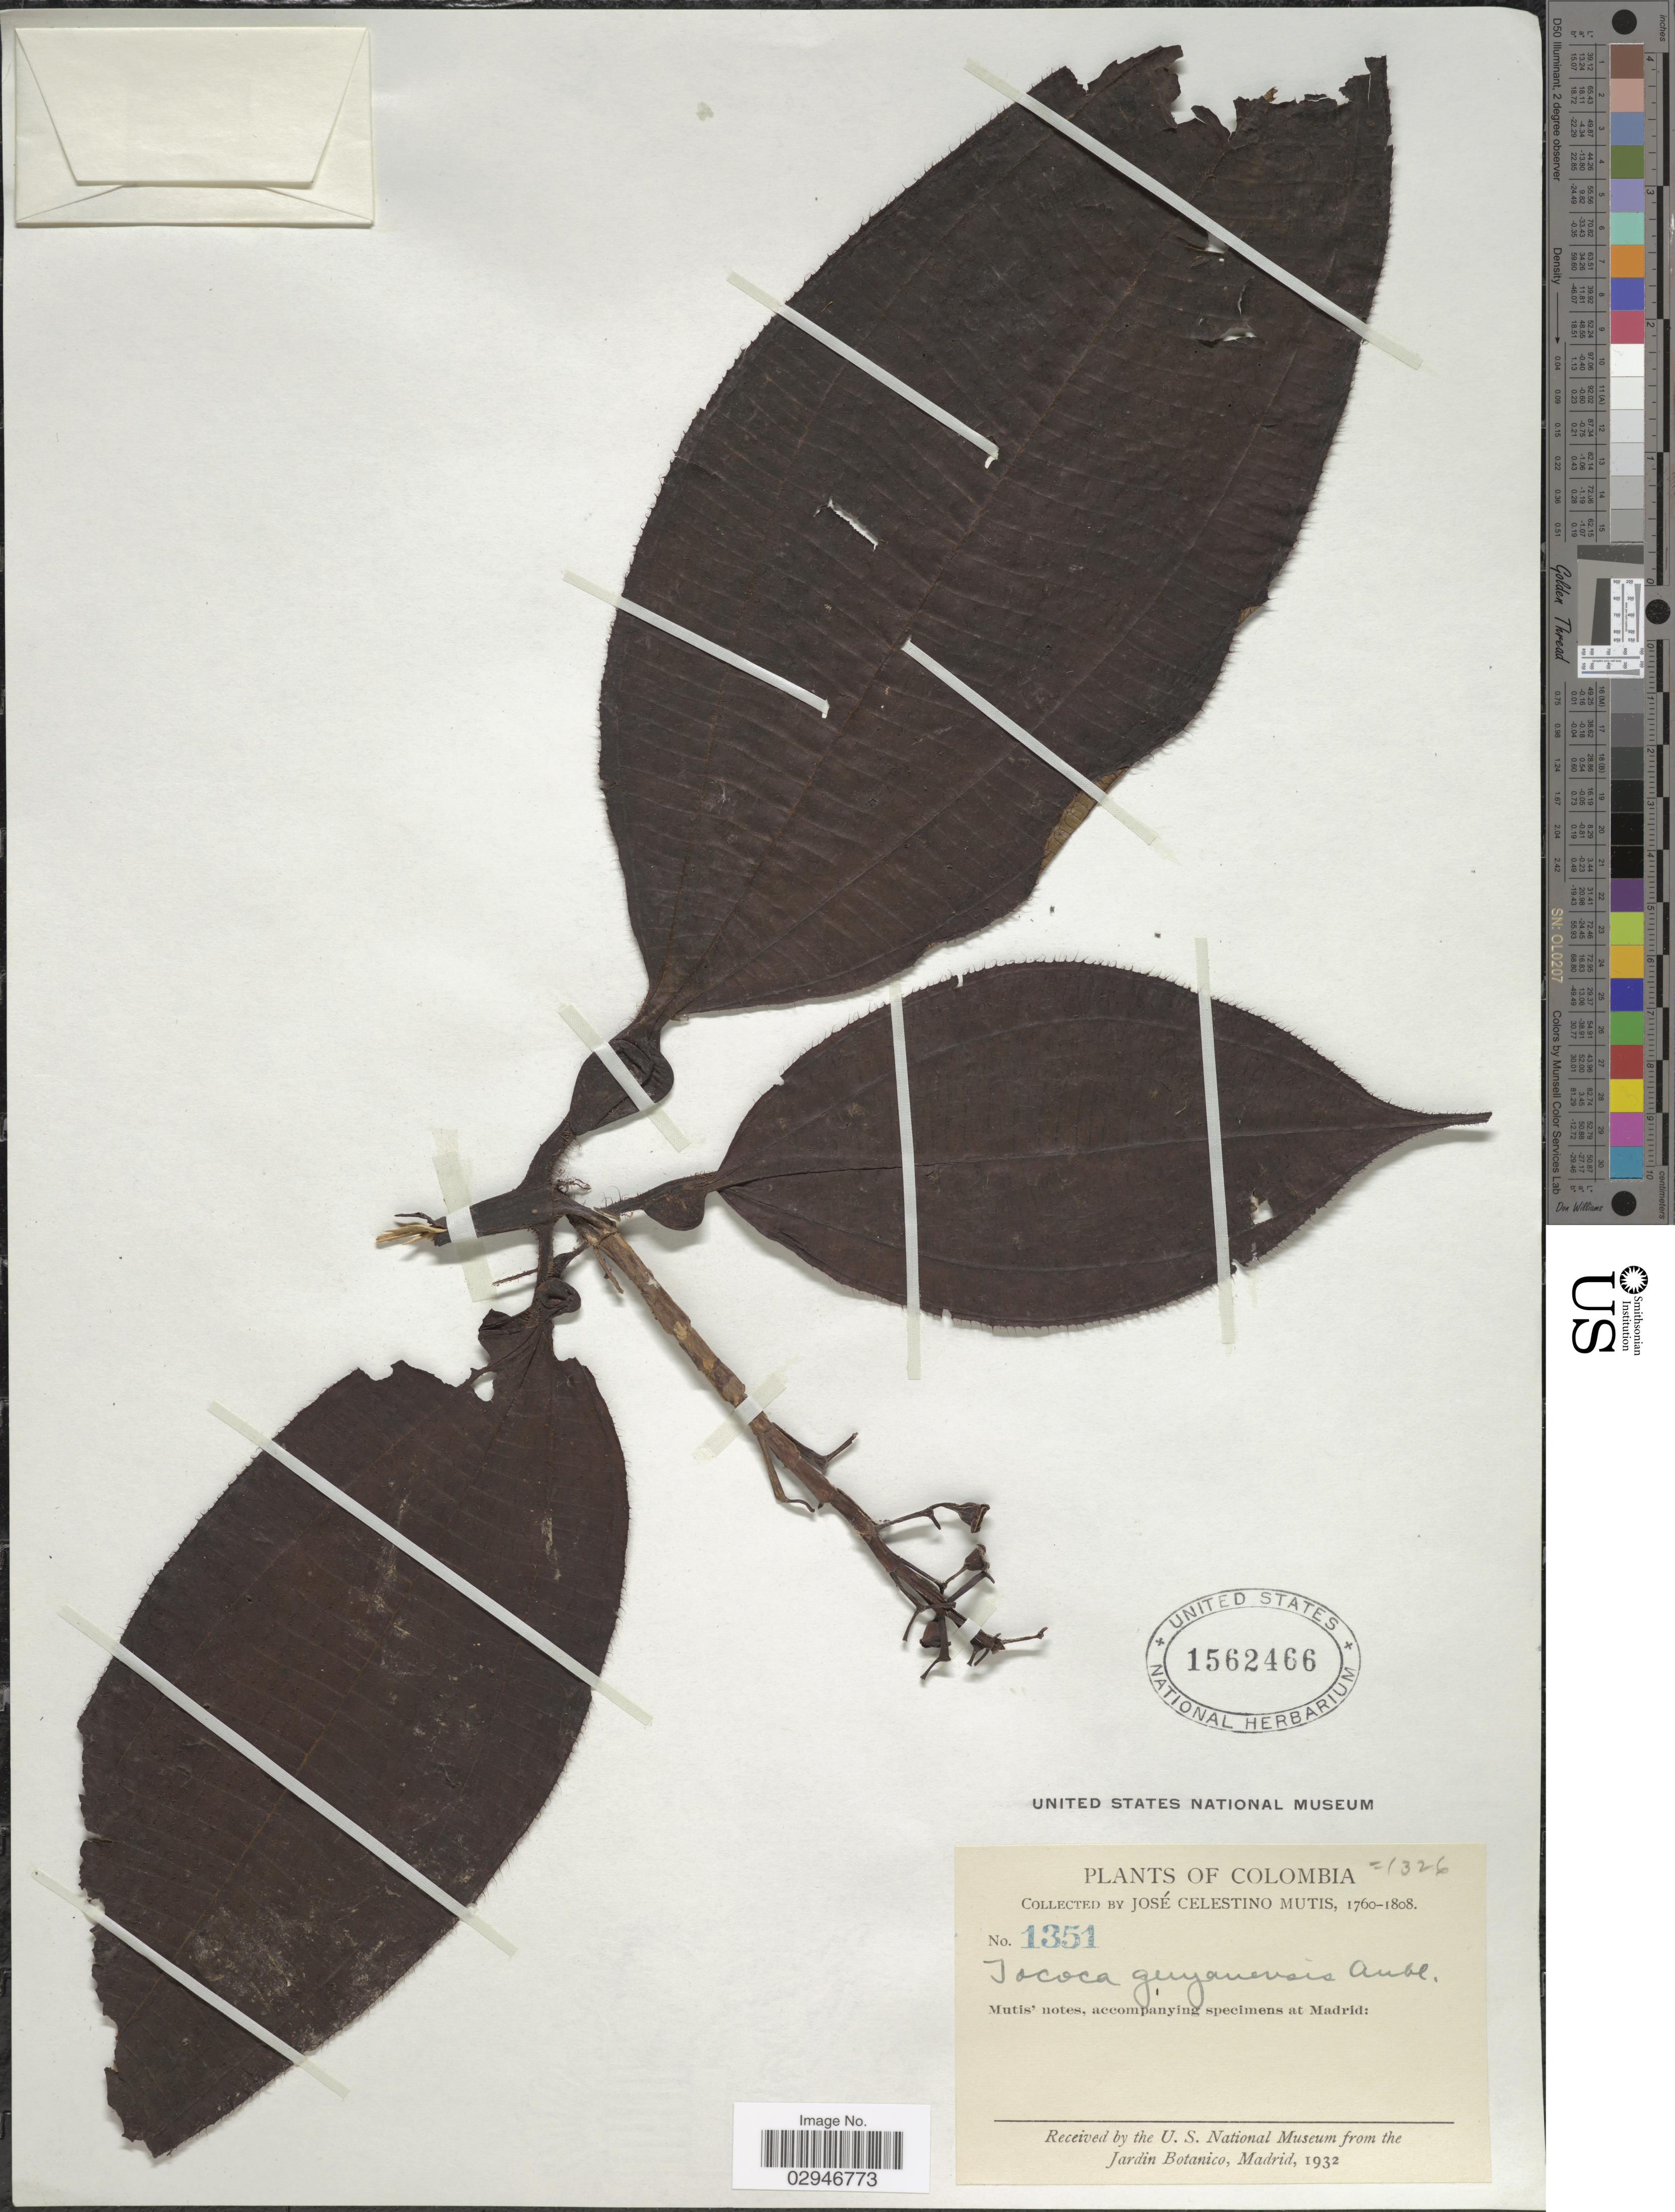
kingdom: Plantae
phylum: Tracheophyta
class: Magnoliopsida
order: Myrtales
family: Melastomataceae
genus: Tococa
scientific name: Tococa guianensis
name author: Aubl.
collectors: J. C. B. Mutis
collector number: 1351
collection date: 1760/1808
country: Colombia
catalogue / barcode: US 1562466